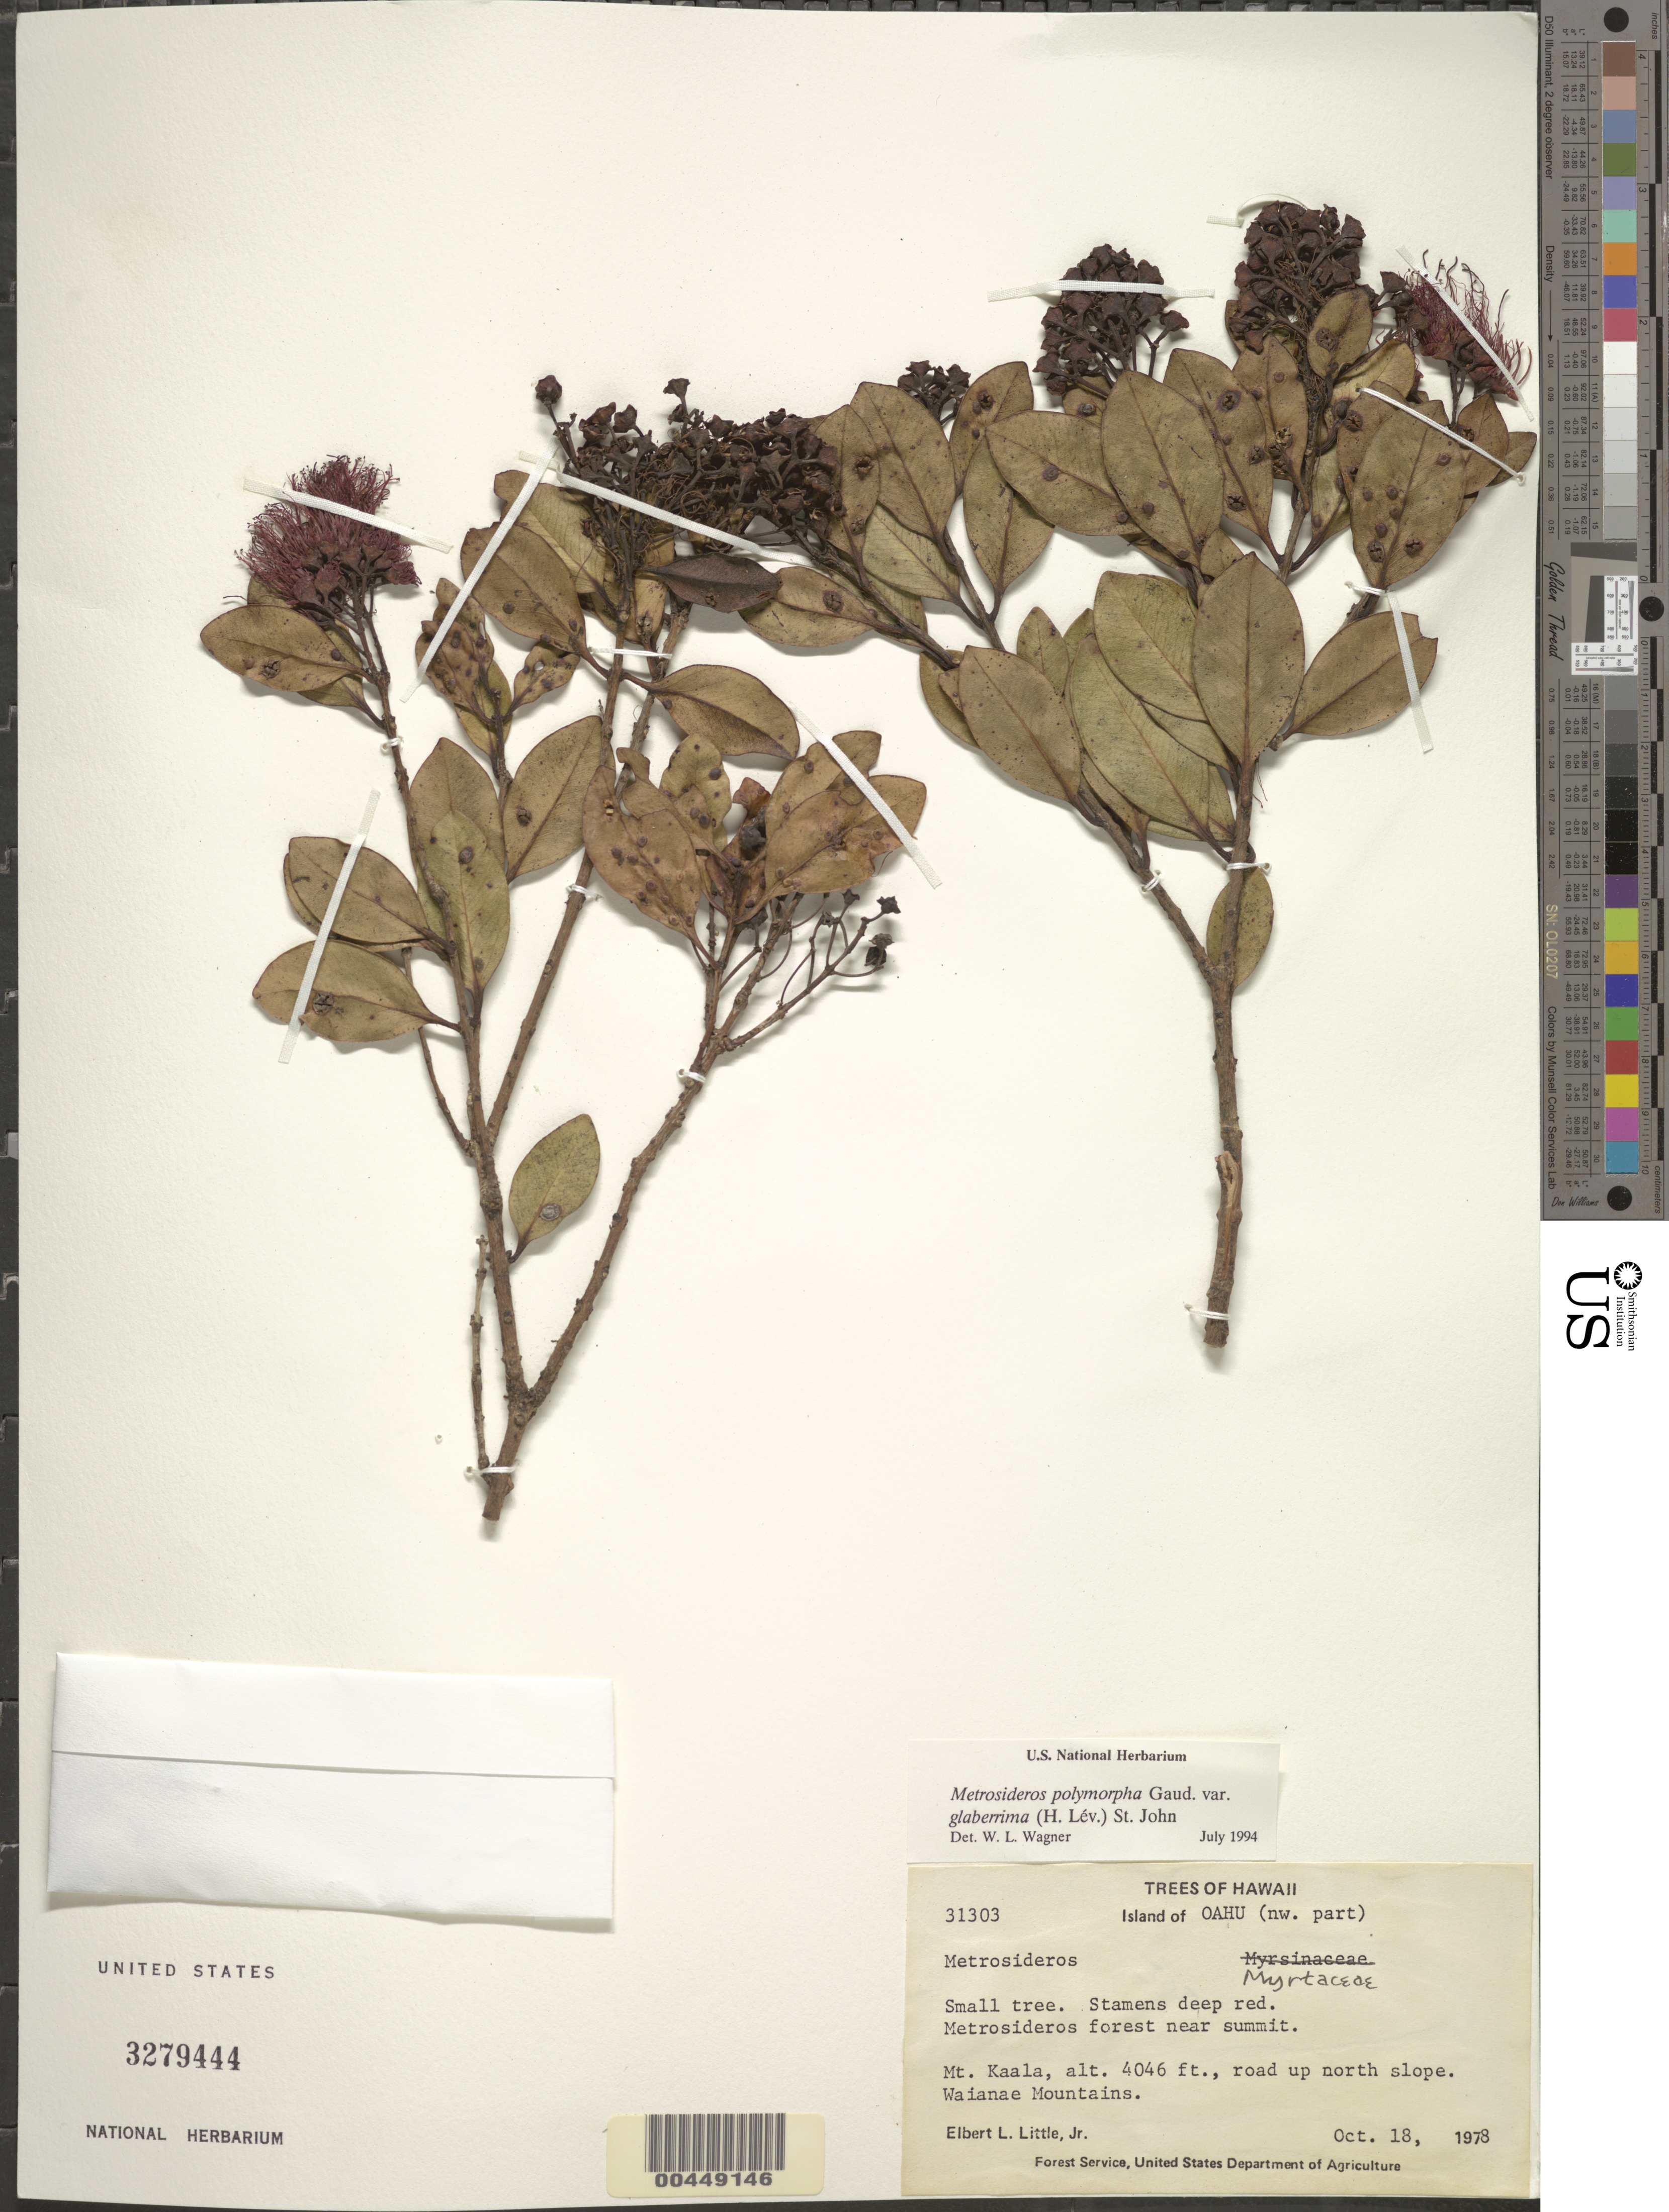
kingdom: Plantae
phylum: Tracheophyta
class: Magnoliopsida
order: Myrtales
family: Myrtaceae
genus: Metrosideros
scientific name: Metrosideros polymorpha var. glaberrima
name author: (H. Lév.) H. St. John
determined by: Wagner, W. L., (BOT), Smithsonian Institution - National Museum of Natural History (UNITED STATES)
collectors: E. L. Little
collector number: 31303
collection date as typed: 18 Oct 1978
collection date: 1978-10-18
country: United States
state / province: Hawaii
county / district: Honolulu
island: Oahu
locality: NW part of Oahu, Mt. Kaala, road up north slope, Waianae Mountains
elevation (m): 1233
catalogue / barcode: US 3279444